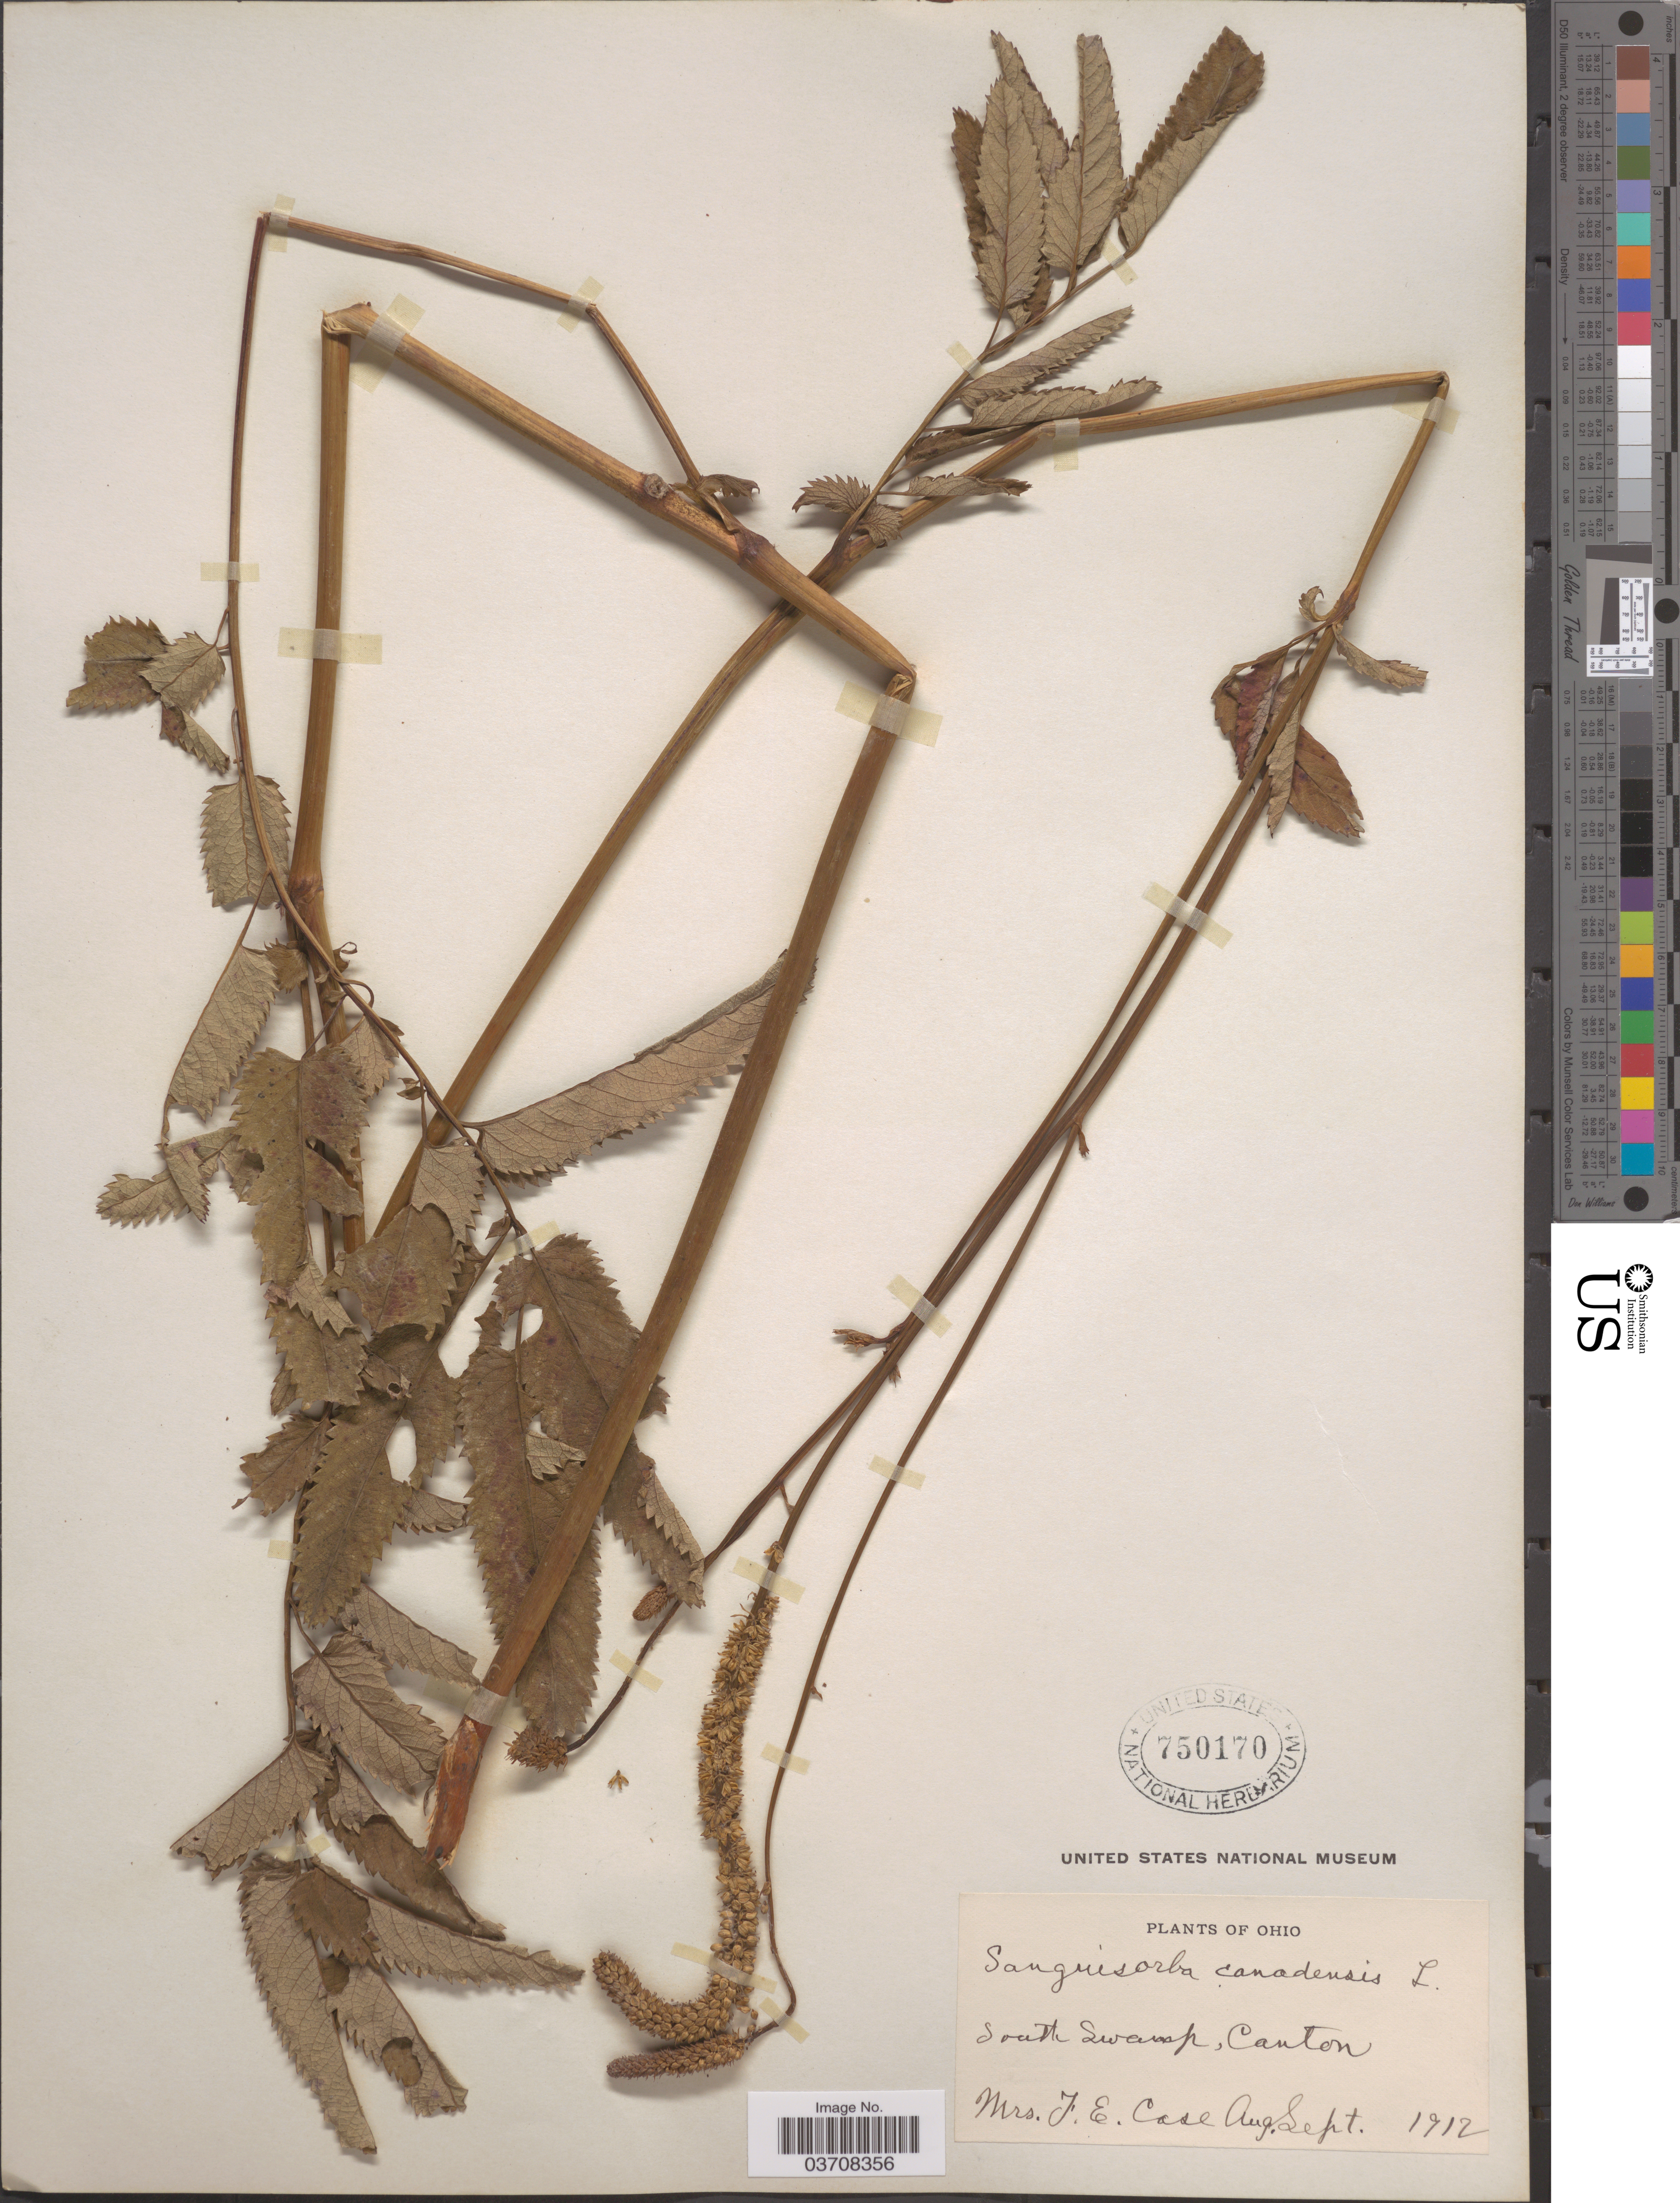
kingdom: Plantae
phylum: Tracheophyta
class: Magnoliopsida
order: Rosales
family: Rosaceae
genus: Sanguisorba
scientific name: Sanguisorba canadensis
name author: L.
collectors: J. Case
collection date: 1912-08/1912-09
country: United States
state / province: Ohio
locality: South Swamp, Canton.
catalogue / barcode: US 750170